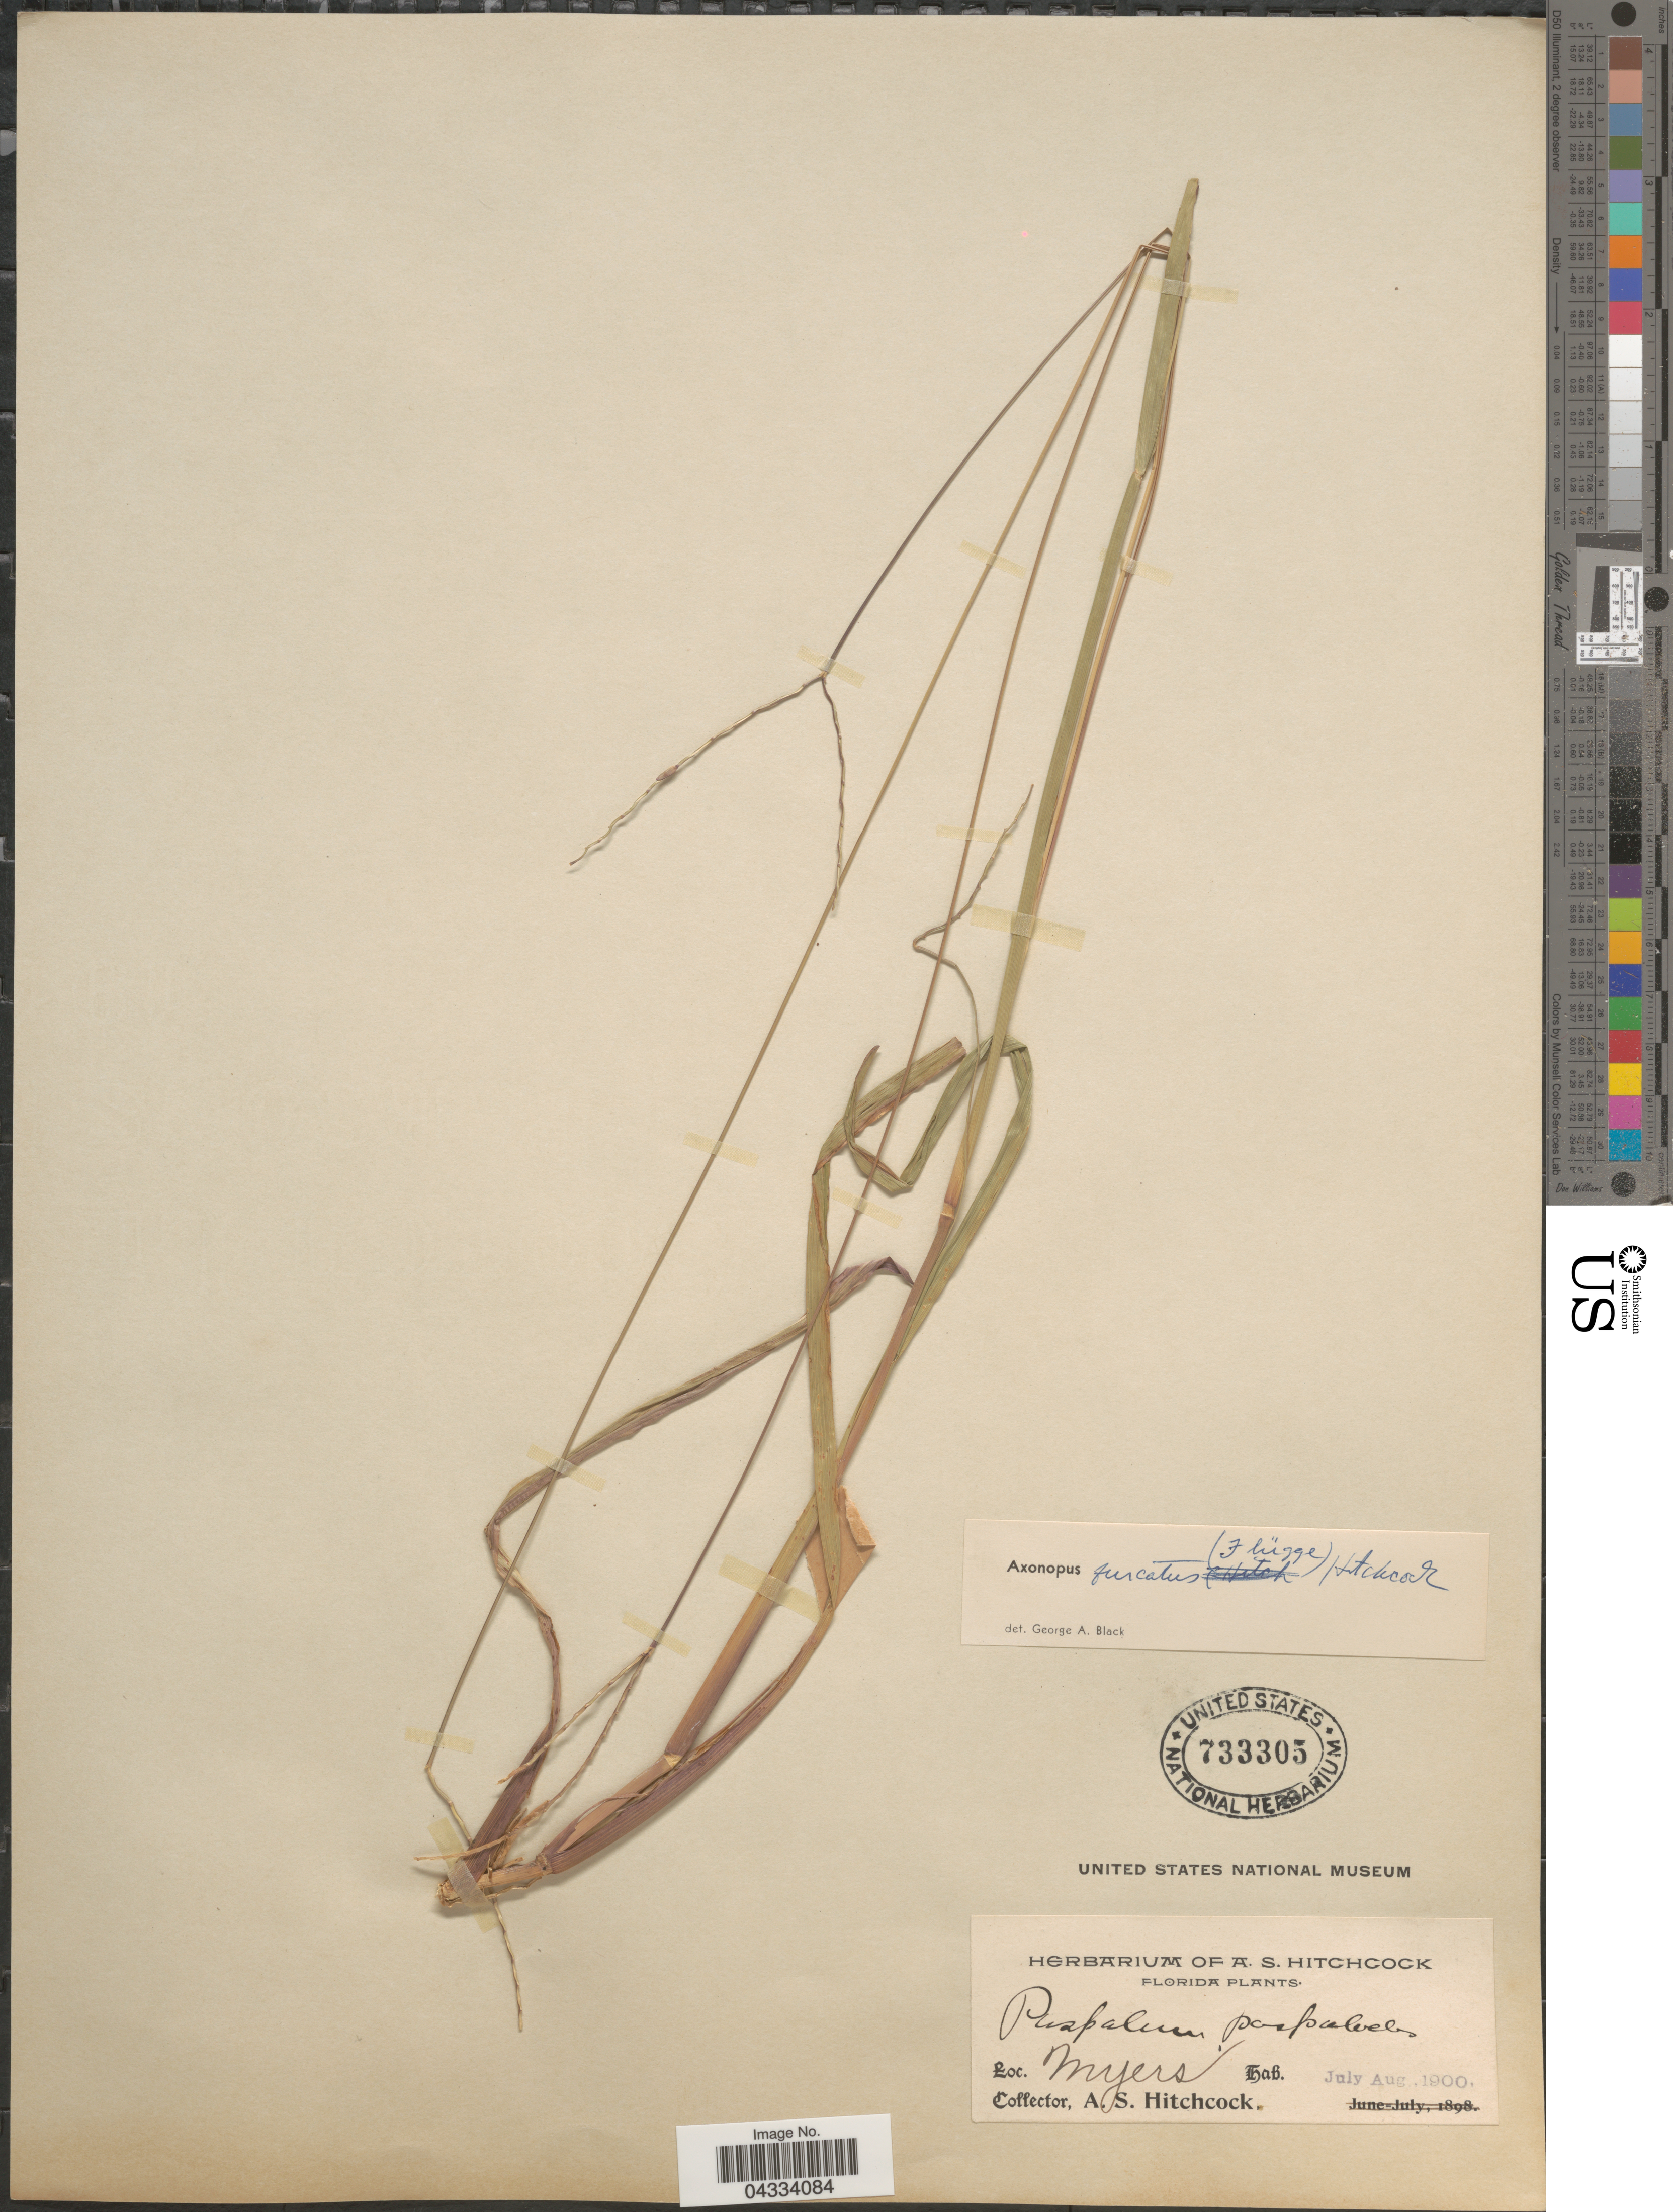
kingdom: Plantae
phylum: Tracheophyta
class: Liliopsida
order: Poales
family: Poaceae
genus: Axonopus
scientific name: Axonopus furcatus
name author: (Flüggé) Hitchc.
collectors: A. S. Hitchcock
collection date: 1900-07/1900-08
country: United States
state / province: Florida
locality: Myers.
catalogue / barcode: US 733305